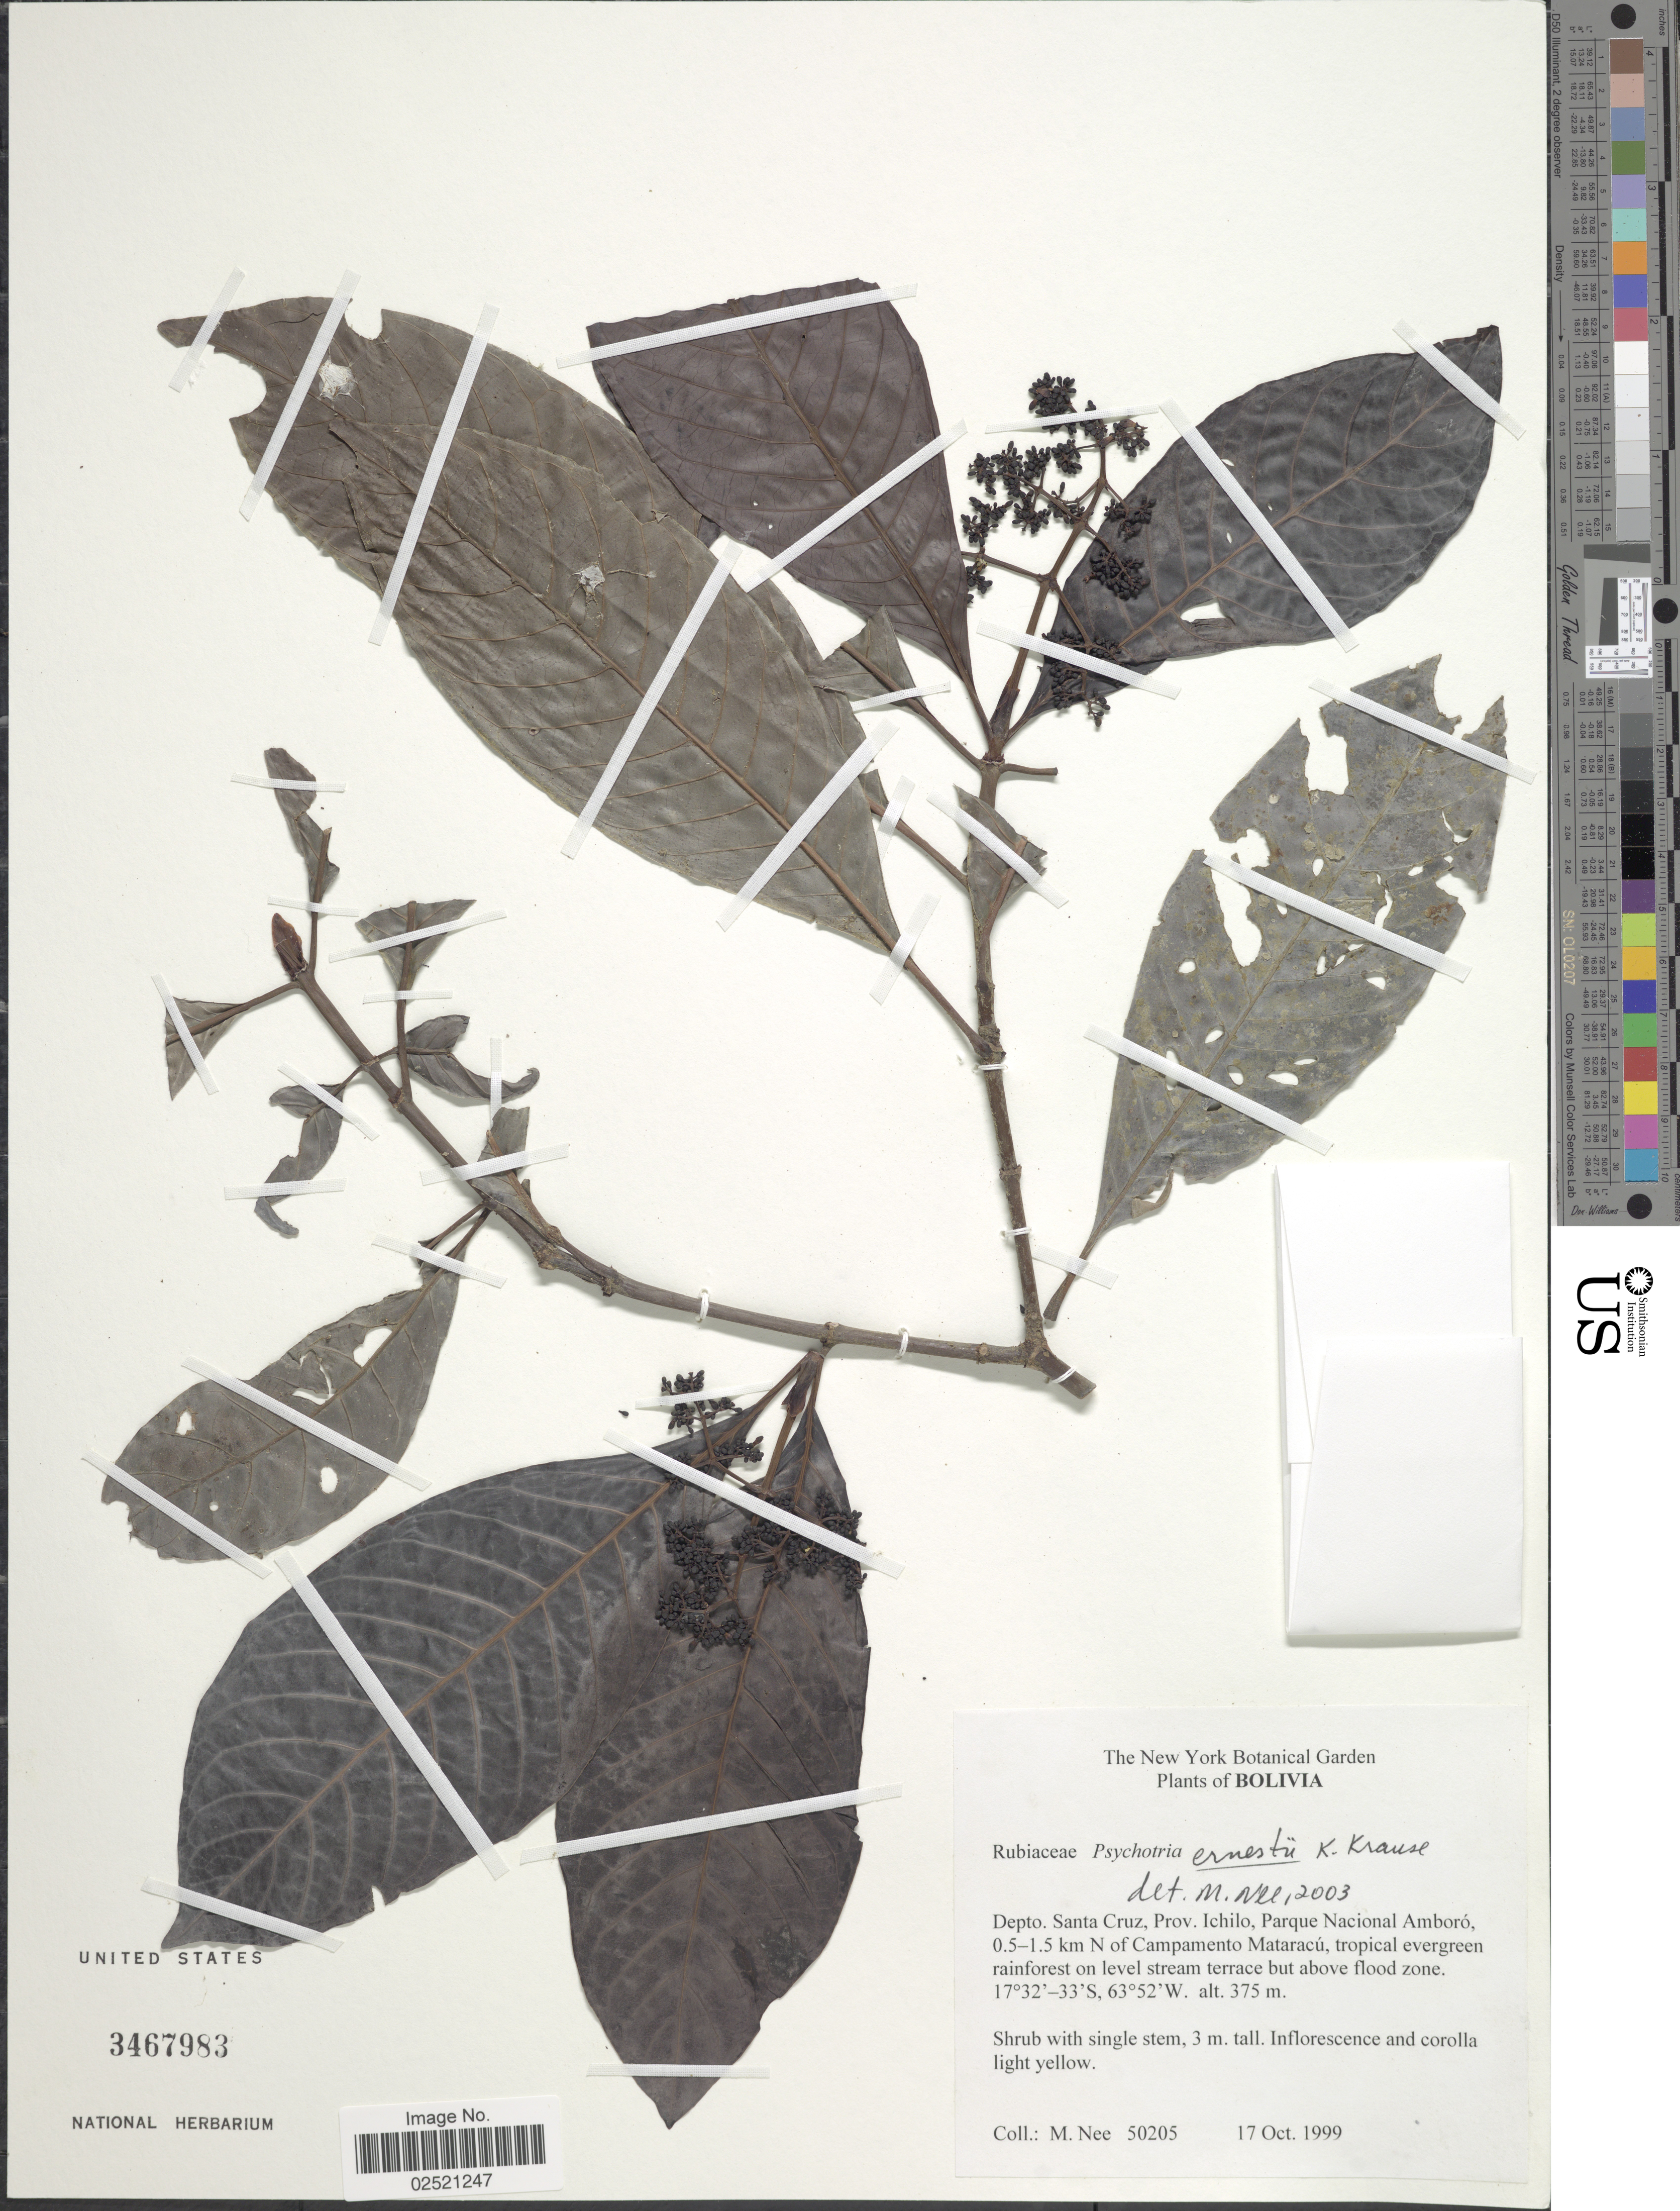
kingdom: Plantae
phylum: Tracheophyta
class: Magnoliopsida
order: Gentianales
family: Rubiaceae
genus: Psychotria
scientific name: Psychotria ernestii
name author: K. Krause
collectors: M. Nee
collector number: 50205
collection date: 1999-10-17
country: Bolivia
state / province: Santa Cruz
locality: Prov. Ichilo, Parque Nacional Amboro, 0.5-1.5 km N of Campamento Mataracu, tropical evergreen rainforest on level stream terrace but above flood zone.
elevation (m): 375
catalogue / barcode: US 3467983